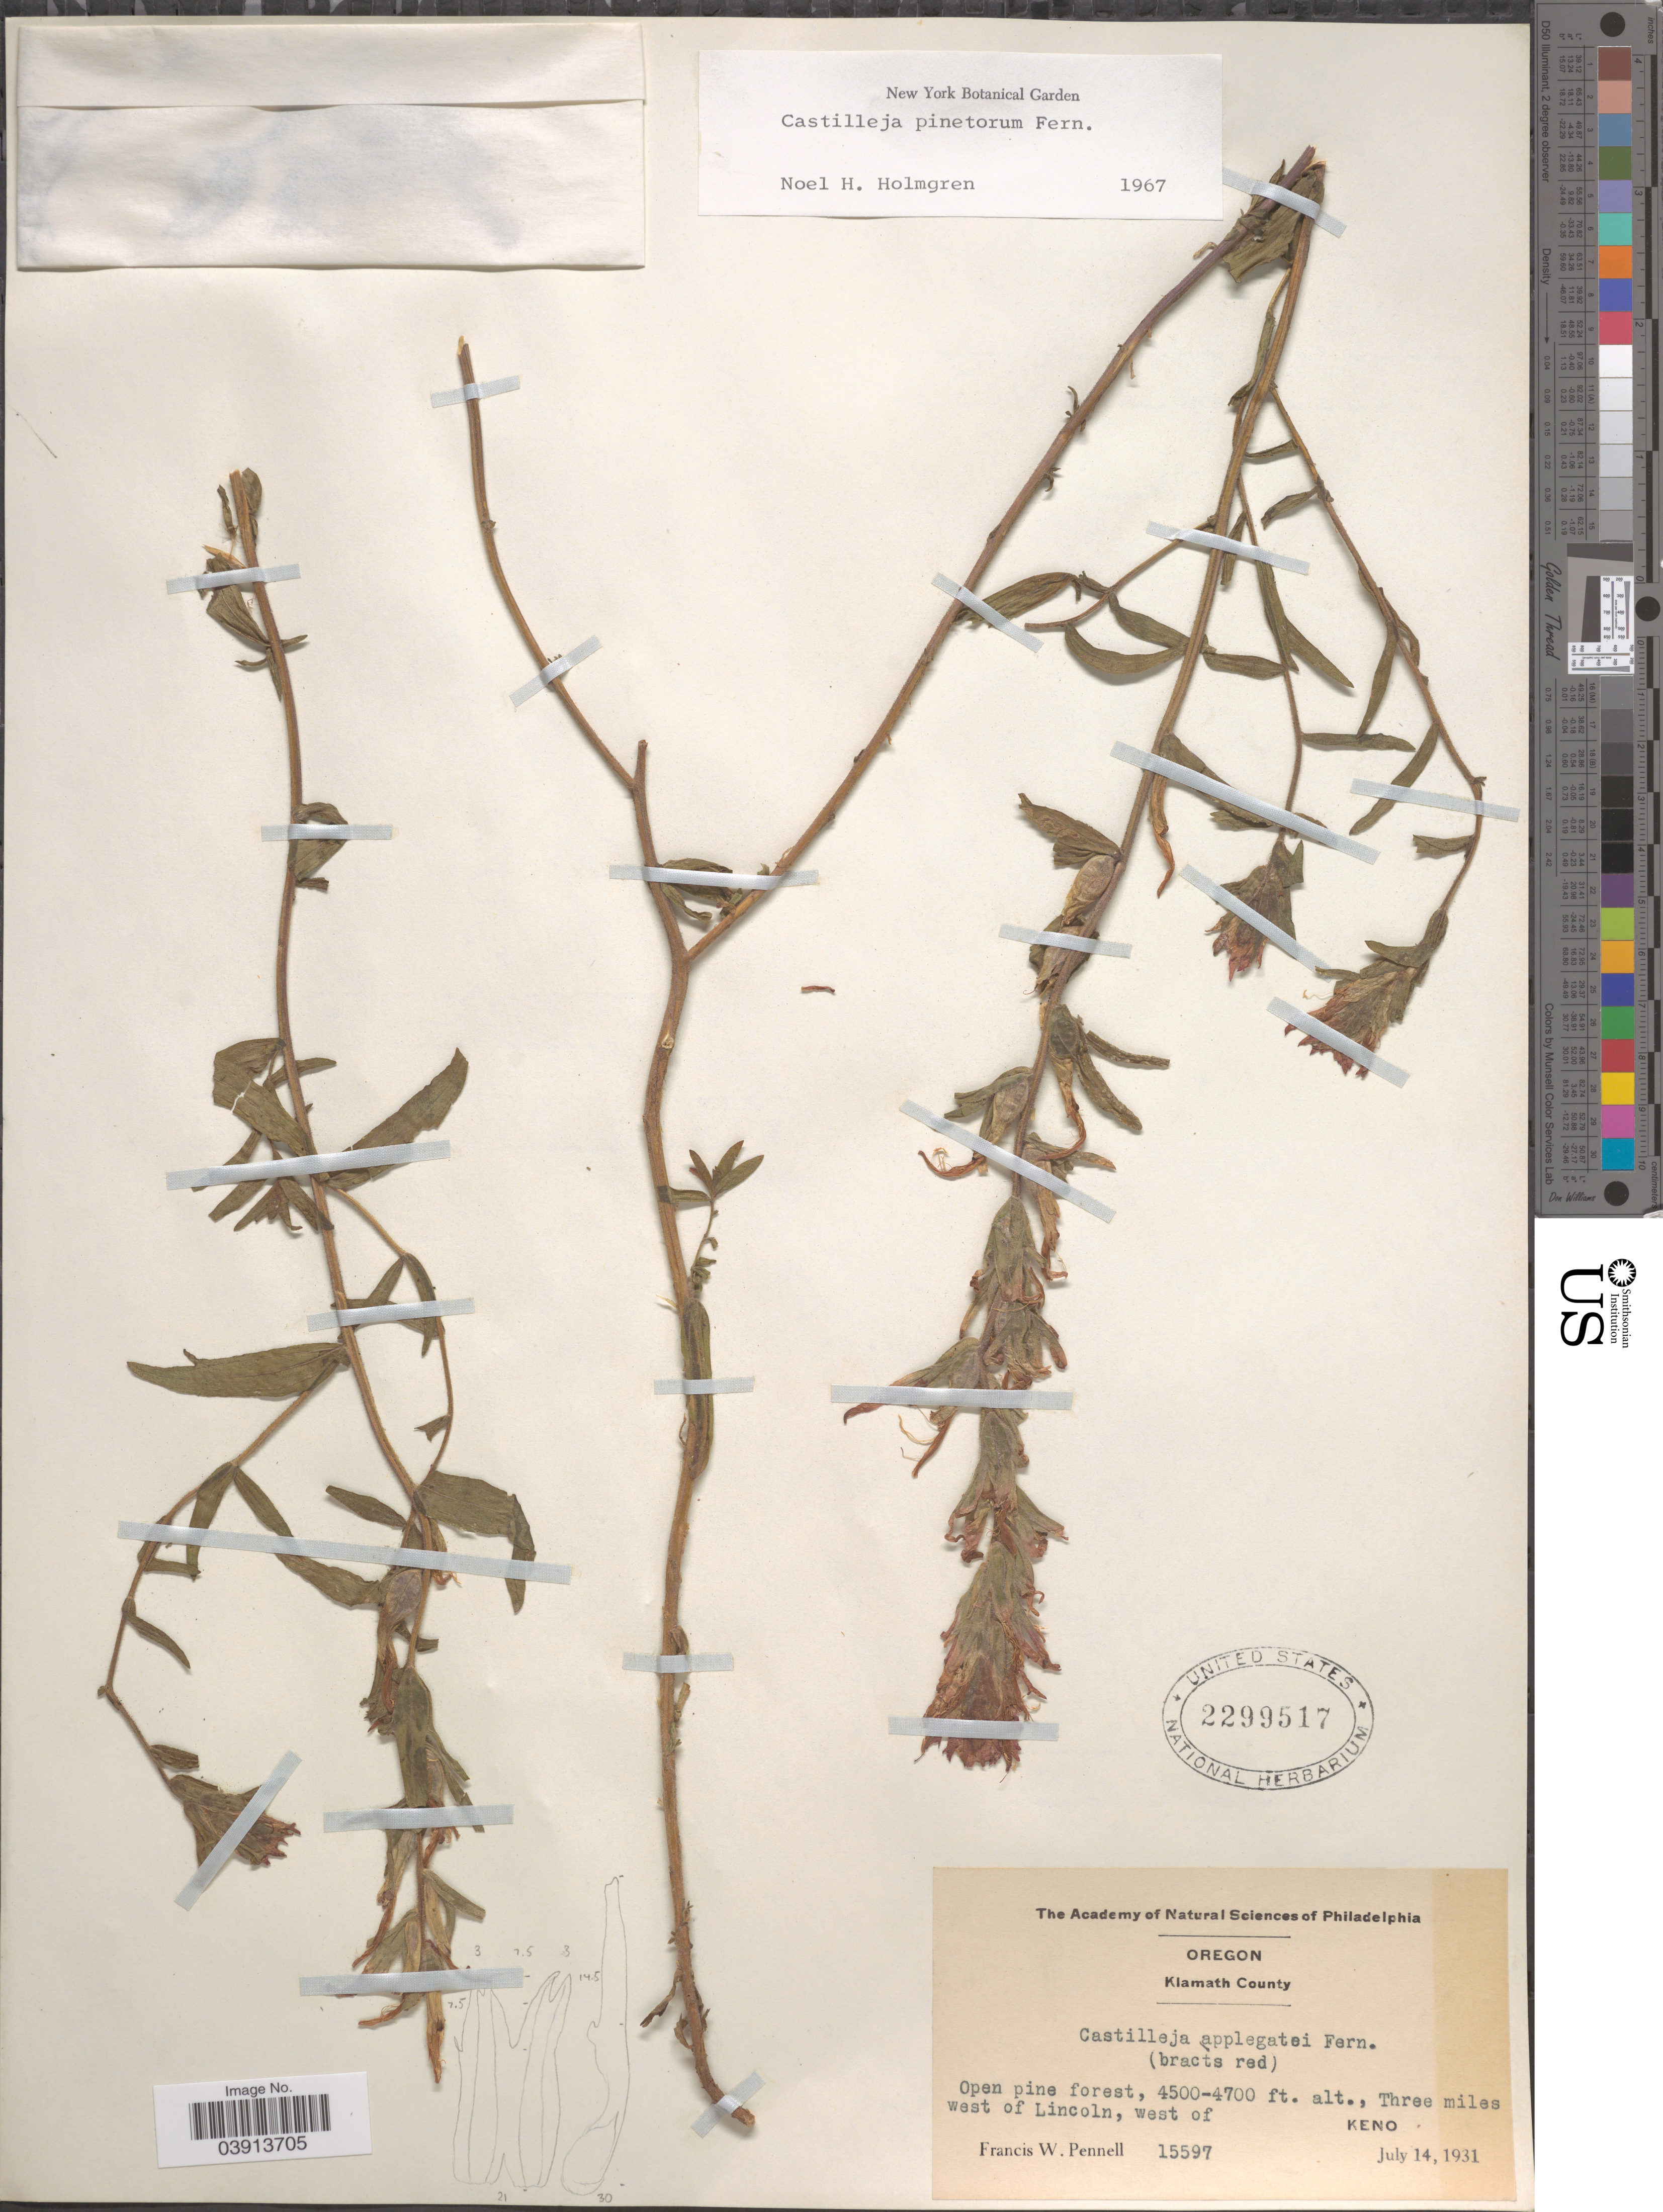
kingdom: Plantae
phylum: Tracheophyta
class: Magnoliopsida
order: Lamiales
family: Orobanchaceae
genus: Castilleja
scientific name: Castilleja pinetorum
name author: Fernald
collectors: F. W. Pennell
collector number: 15597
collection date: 1931-07-14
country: United States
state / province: Oregon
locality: Klamath County. Three miles west of Lincoln, west of Keno.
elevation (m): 1372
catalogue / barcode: US 2299517